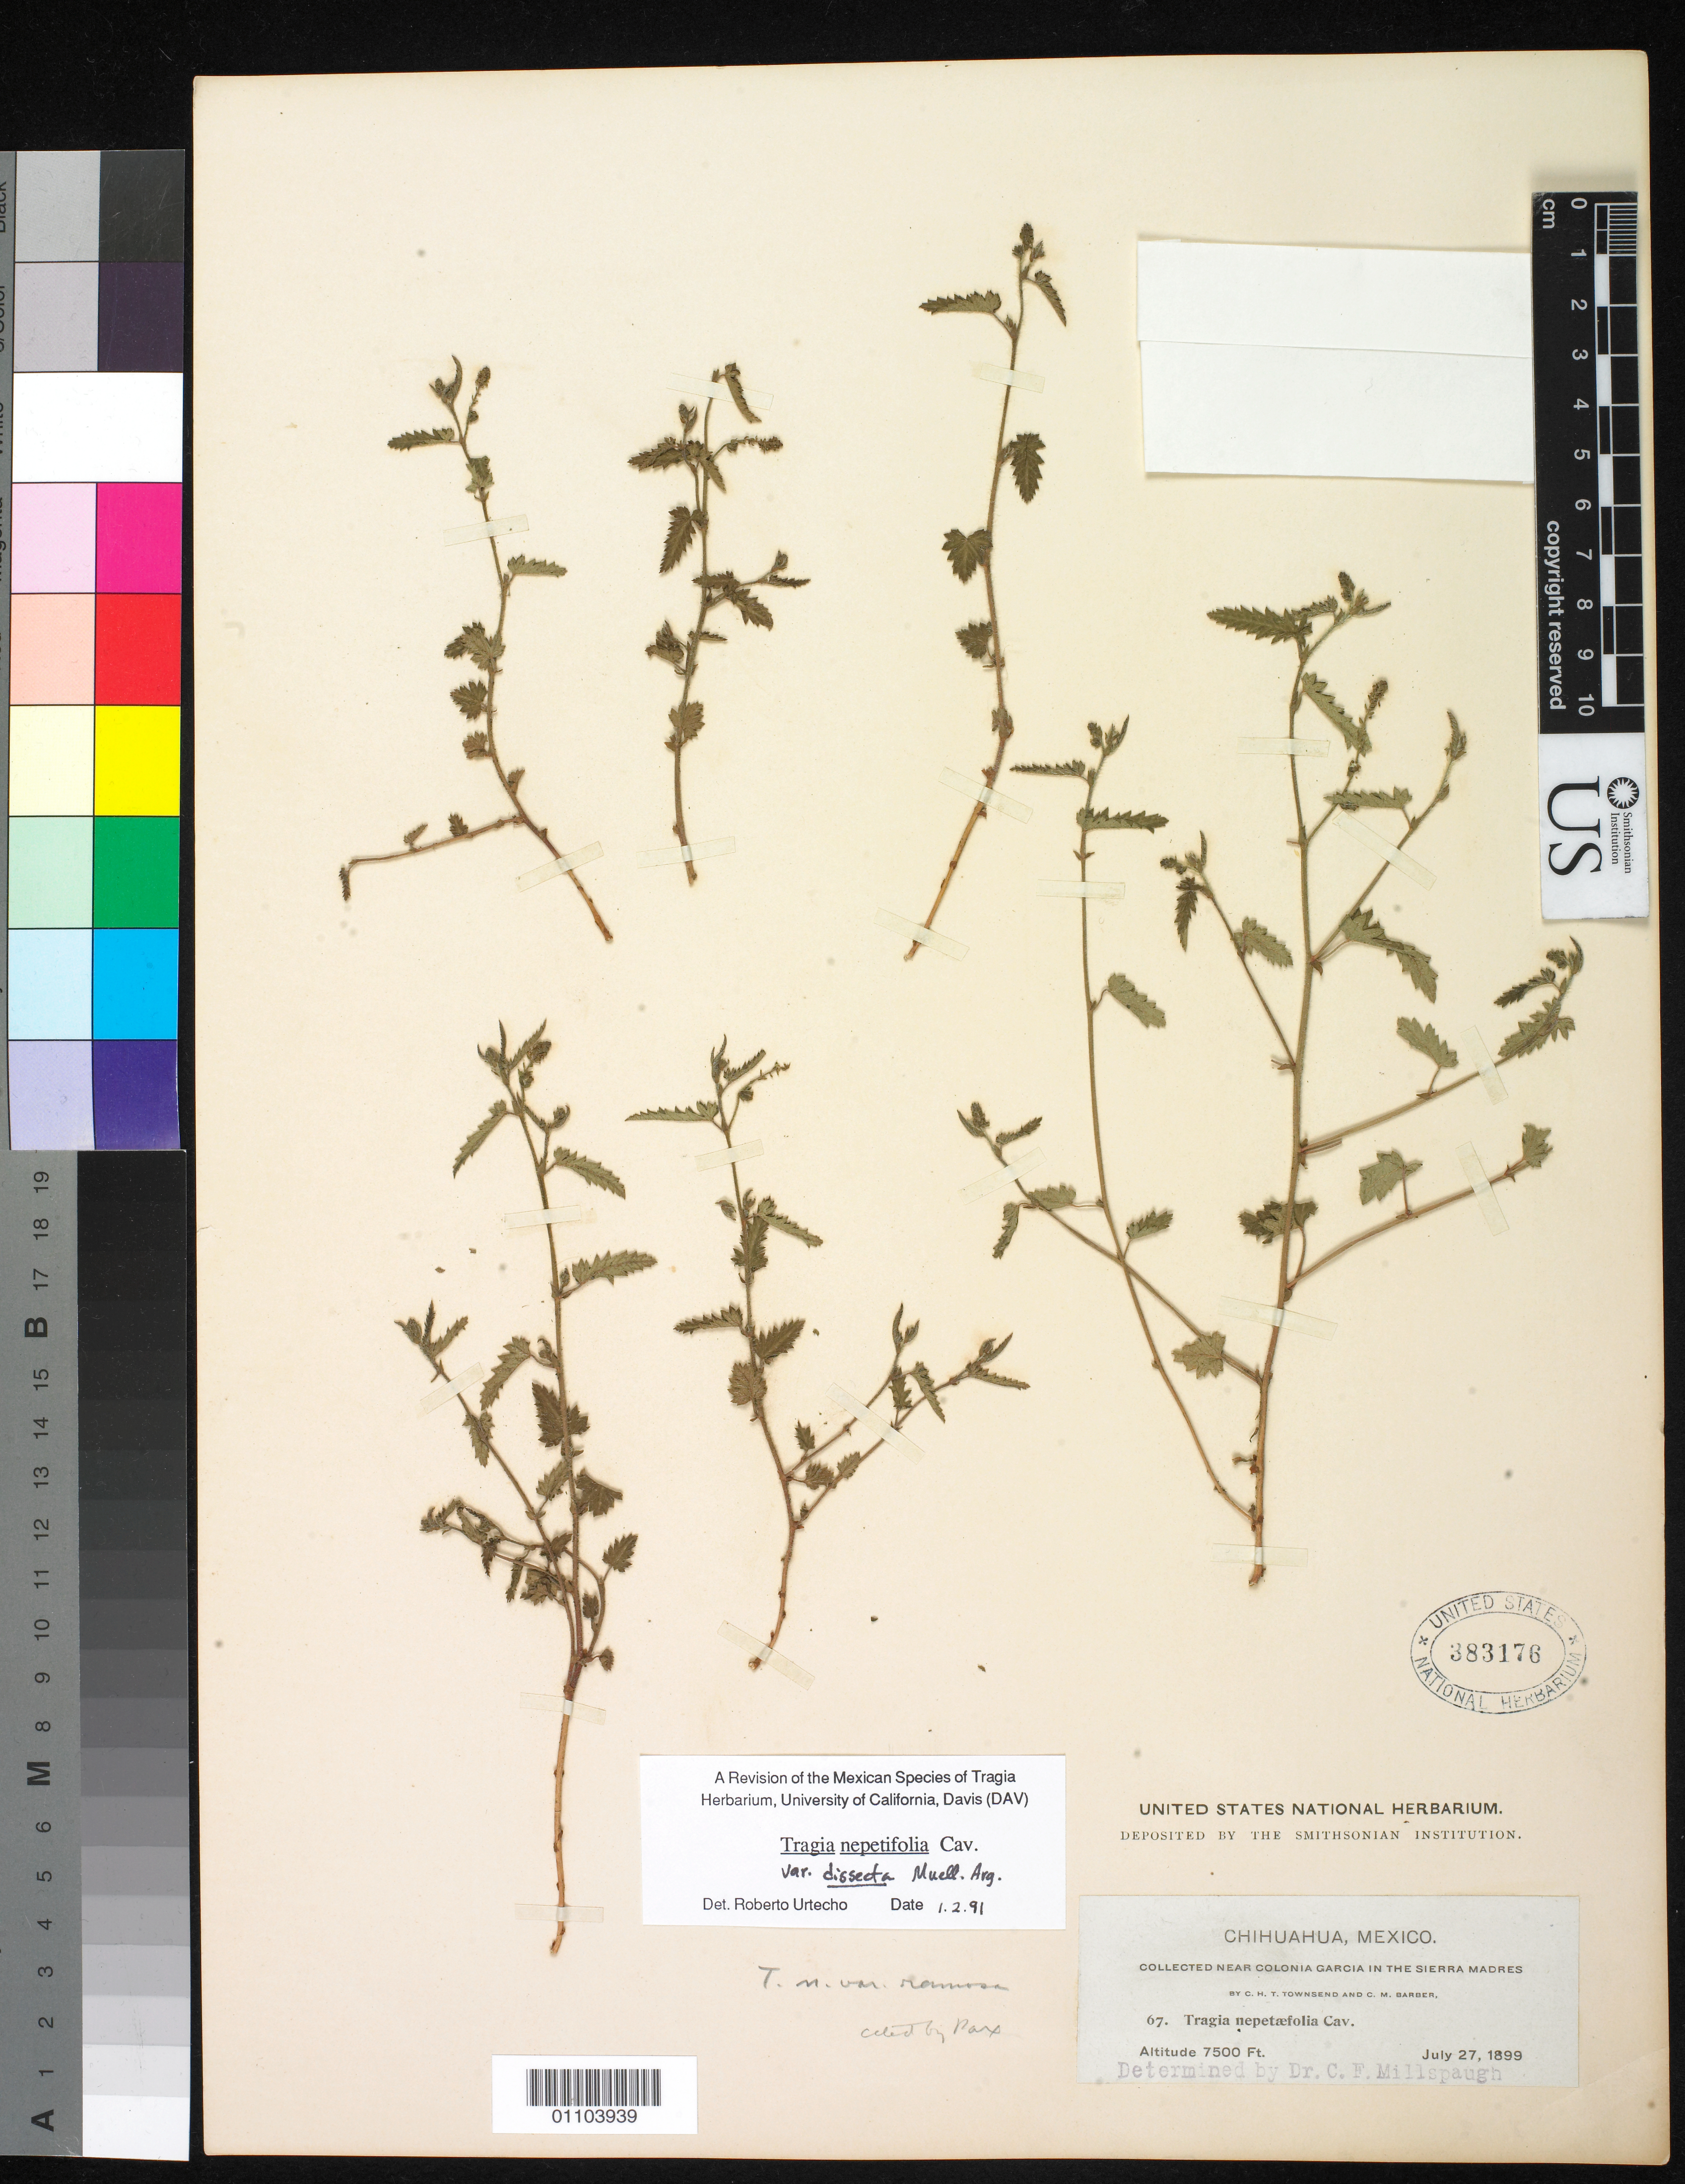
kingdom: Plantae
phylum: Tracheophyta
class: Magnoliopsida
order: Malpighiales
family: Euphorbiaceae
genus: Tragia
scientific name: Tragia nepetifolia var. dissecta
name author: Müll. Arg.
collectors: C. H. T. Townsend & C. Barber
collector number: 67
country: Mexico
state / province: Chihuahua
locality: Near Colonia Garcia in the Sierra Madres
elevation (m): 2286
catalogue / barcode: US 3836176